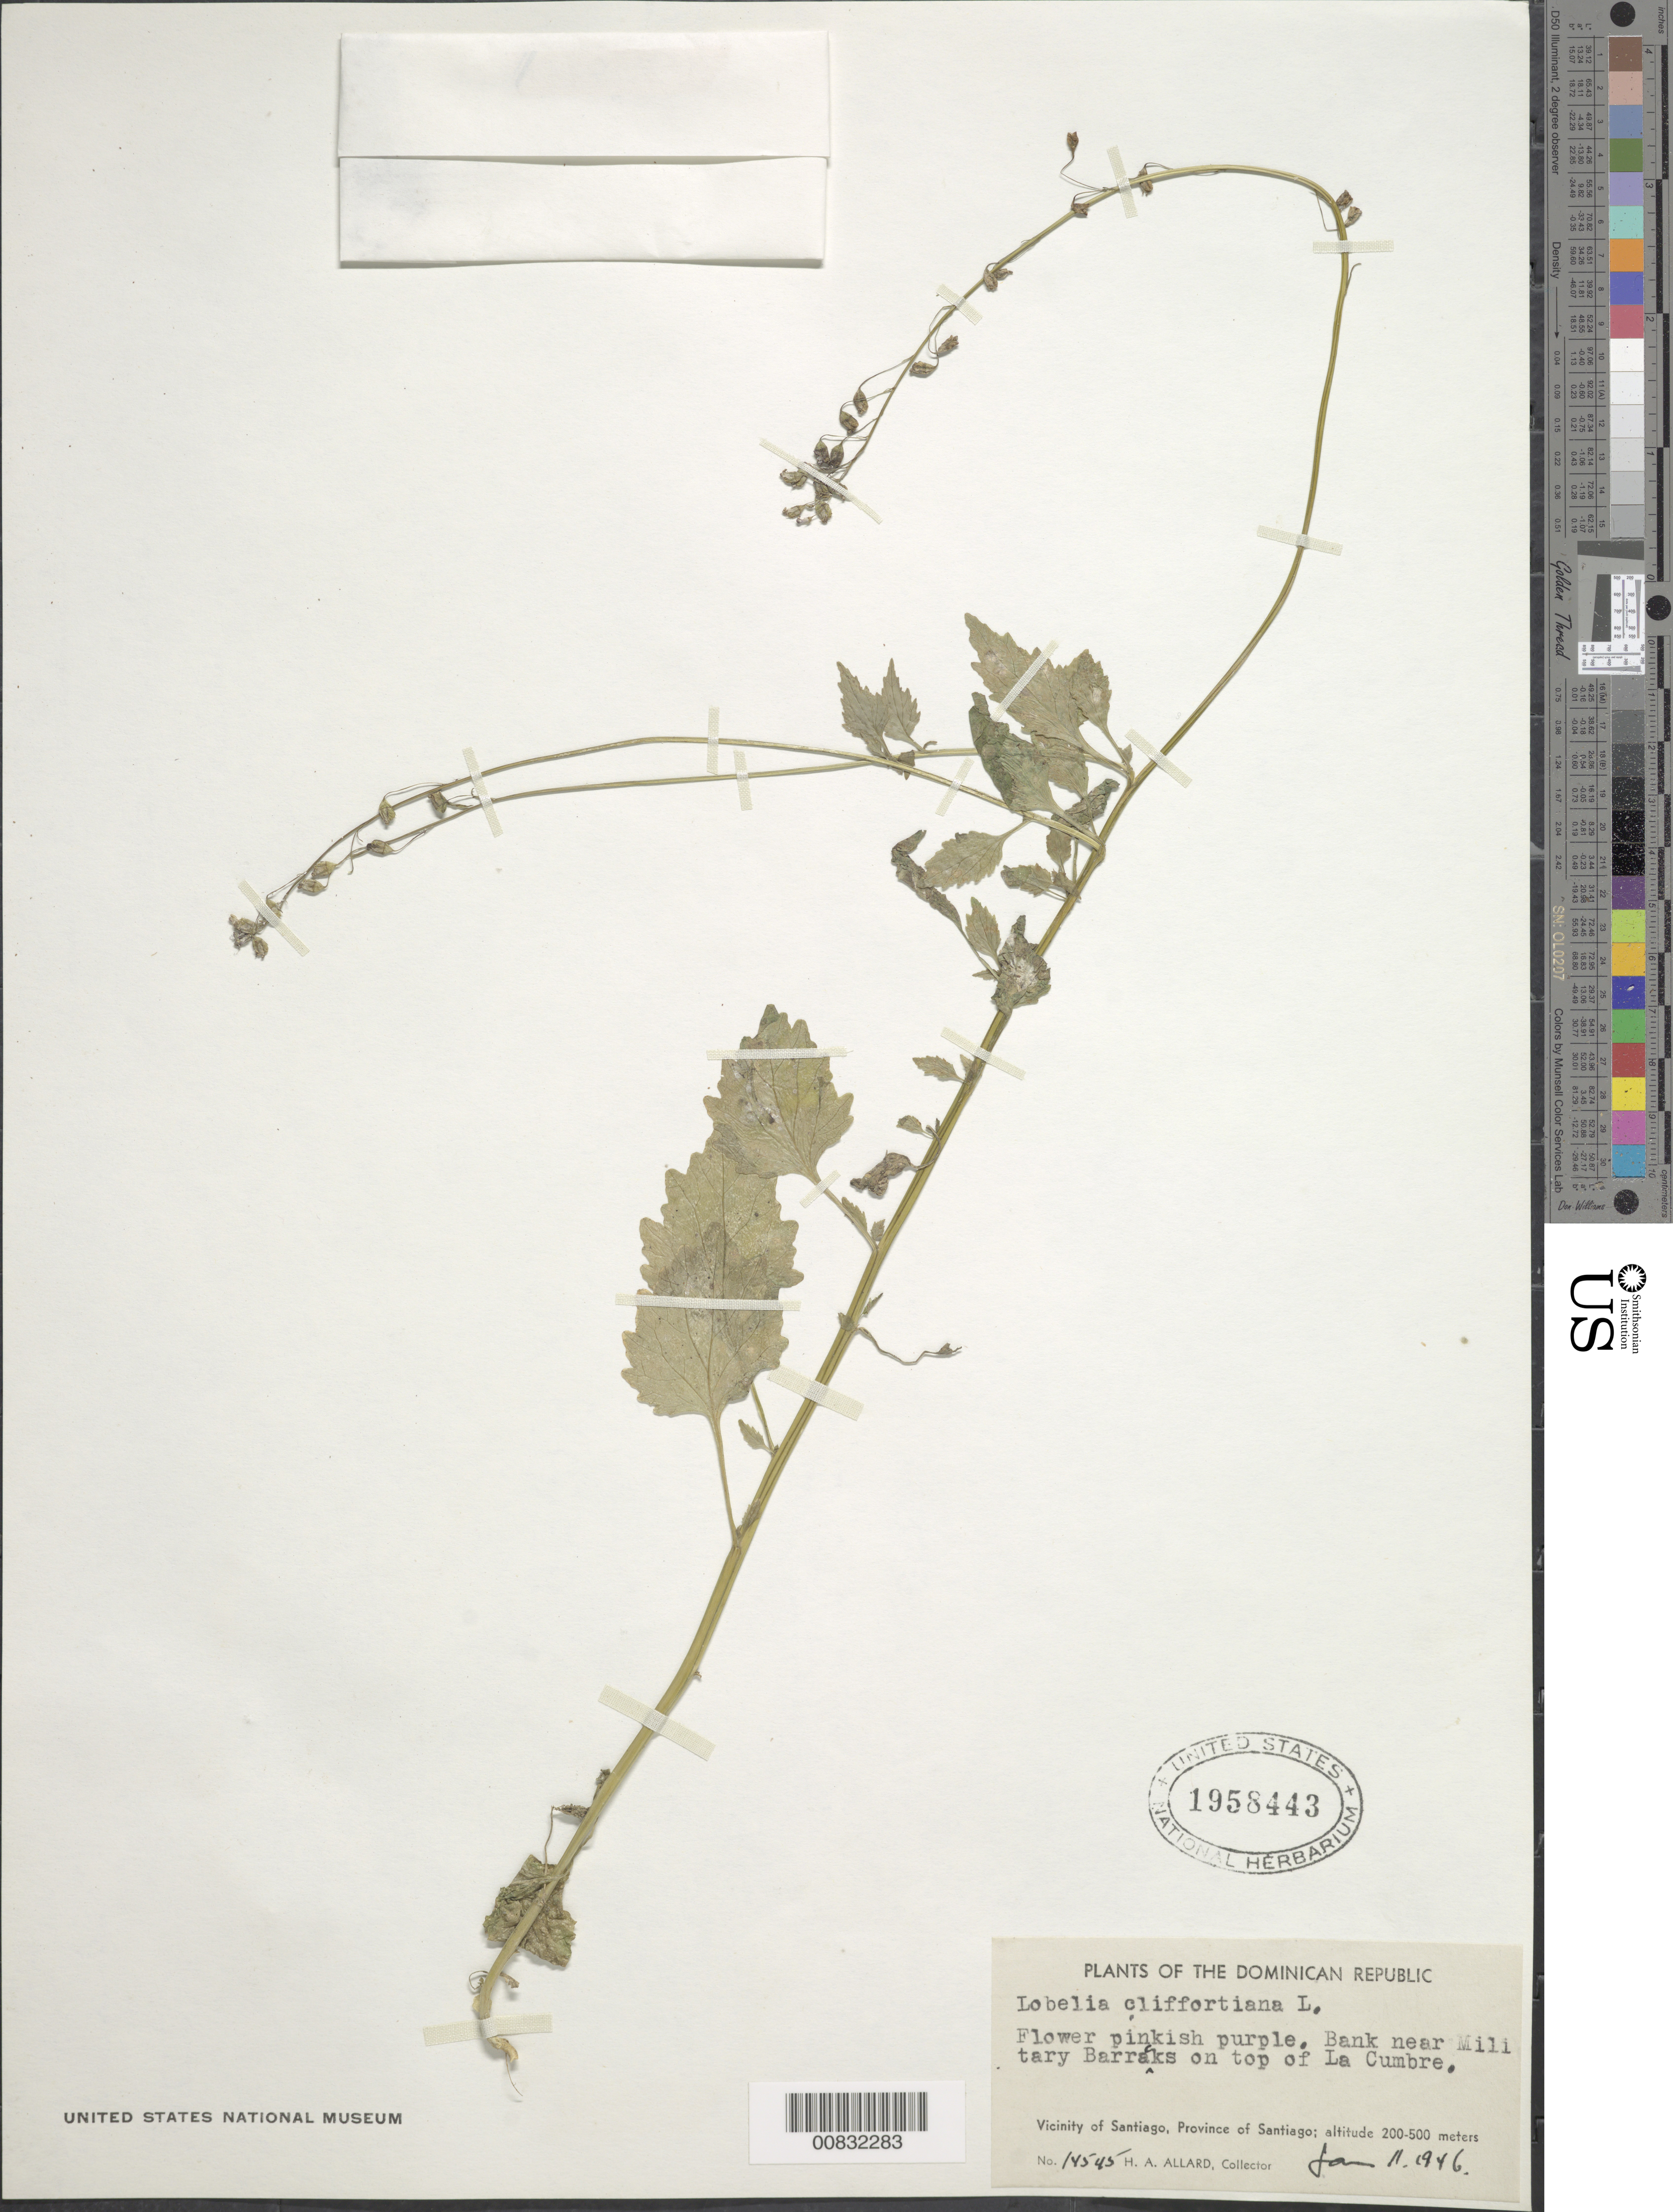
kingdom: Plantae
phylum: Tracheophyta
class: Magnoliopsida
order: Asterales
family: Campanulaceae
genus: Lobelia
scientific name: Lobelia cliffortiana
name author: L.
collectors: H. A. Allard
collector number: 14545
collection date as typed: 11 Jan 1946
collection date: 1946-01-11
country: Dominican Republic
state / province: Santiago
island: Hispaniola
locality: Vicinity of Santiago, near Military Barracks, on top of La Cumbre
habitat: Bank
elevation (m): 200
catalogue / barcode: US 1958443